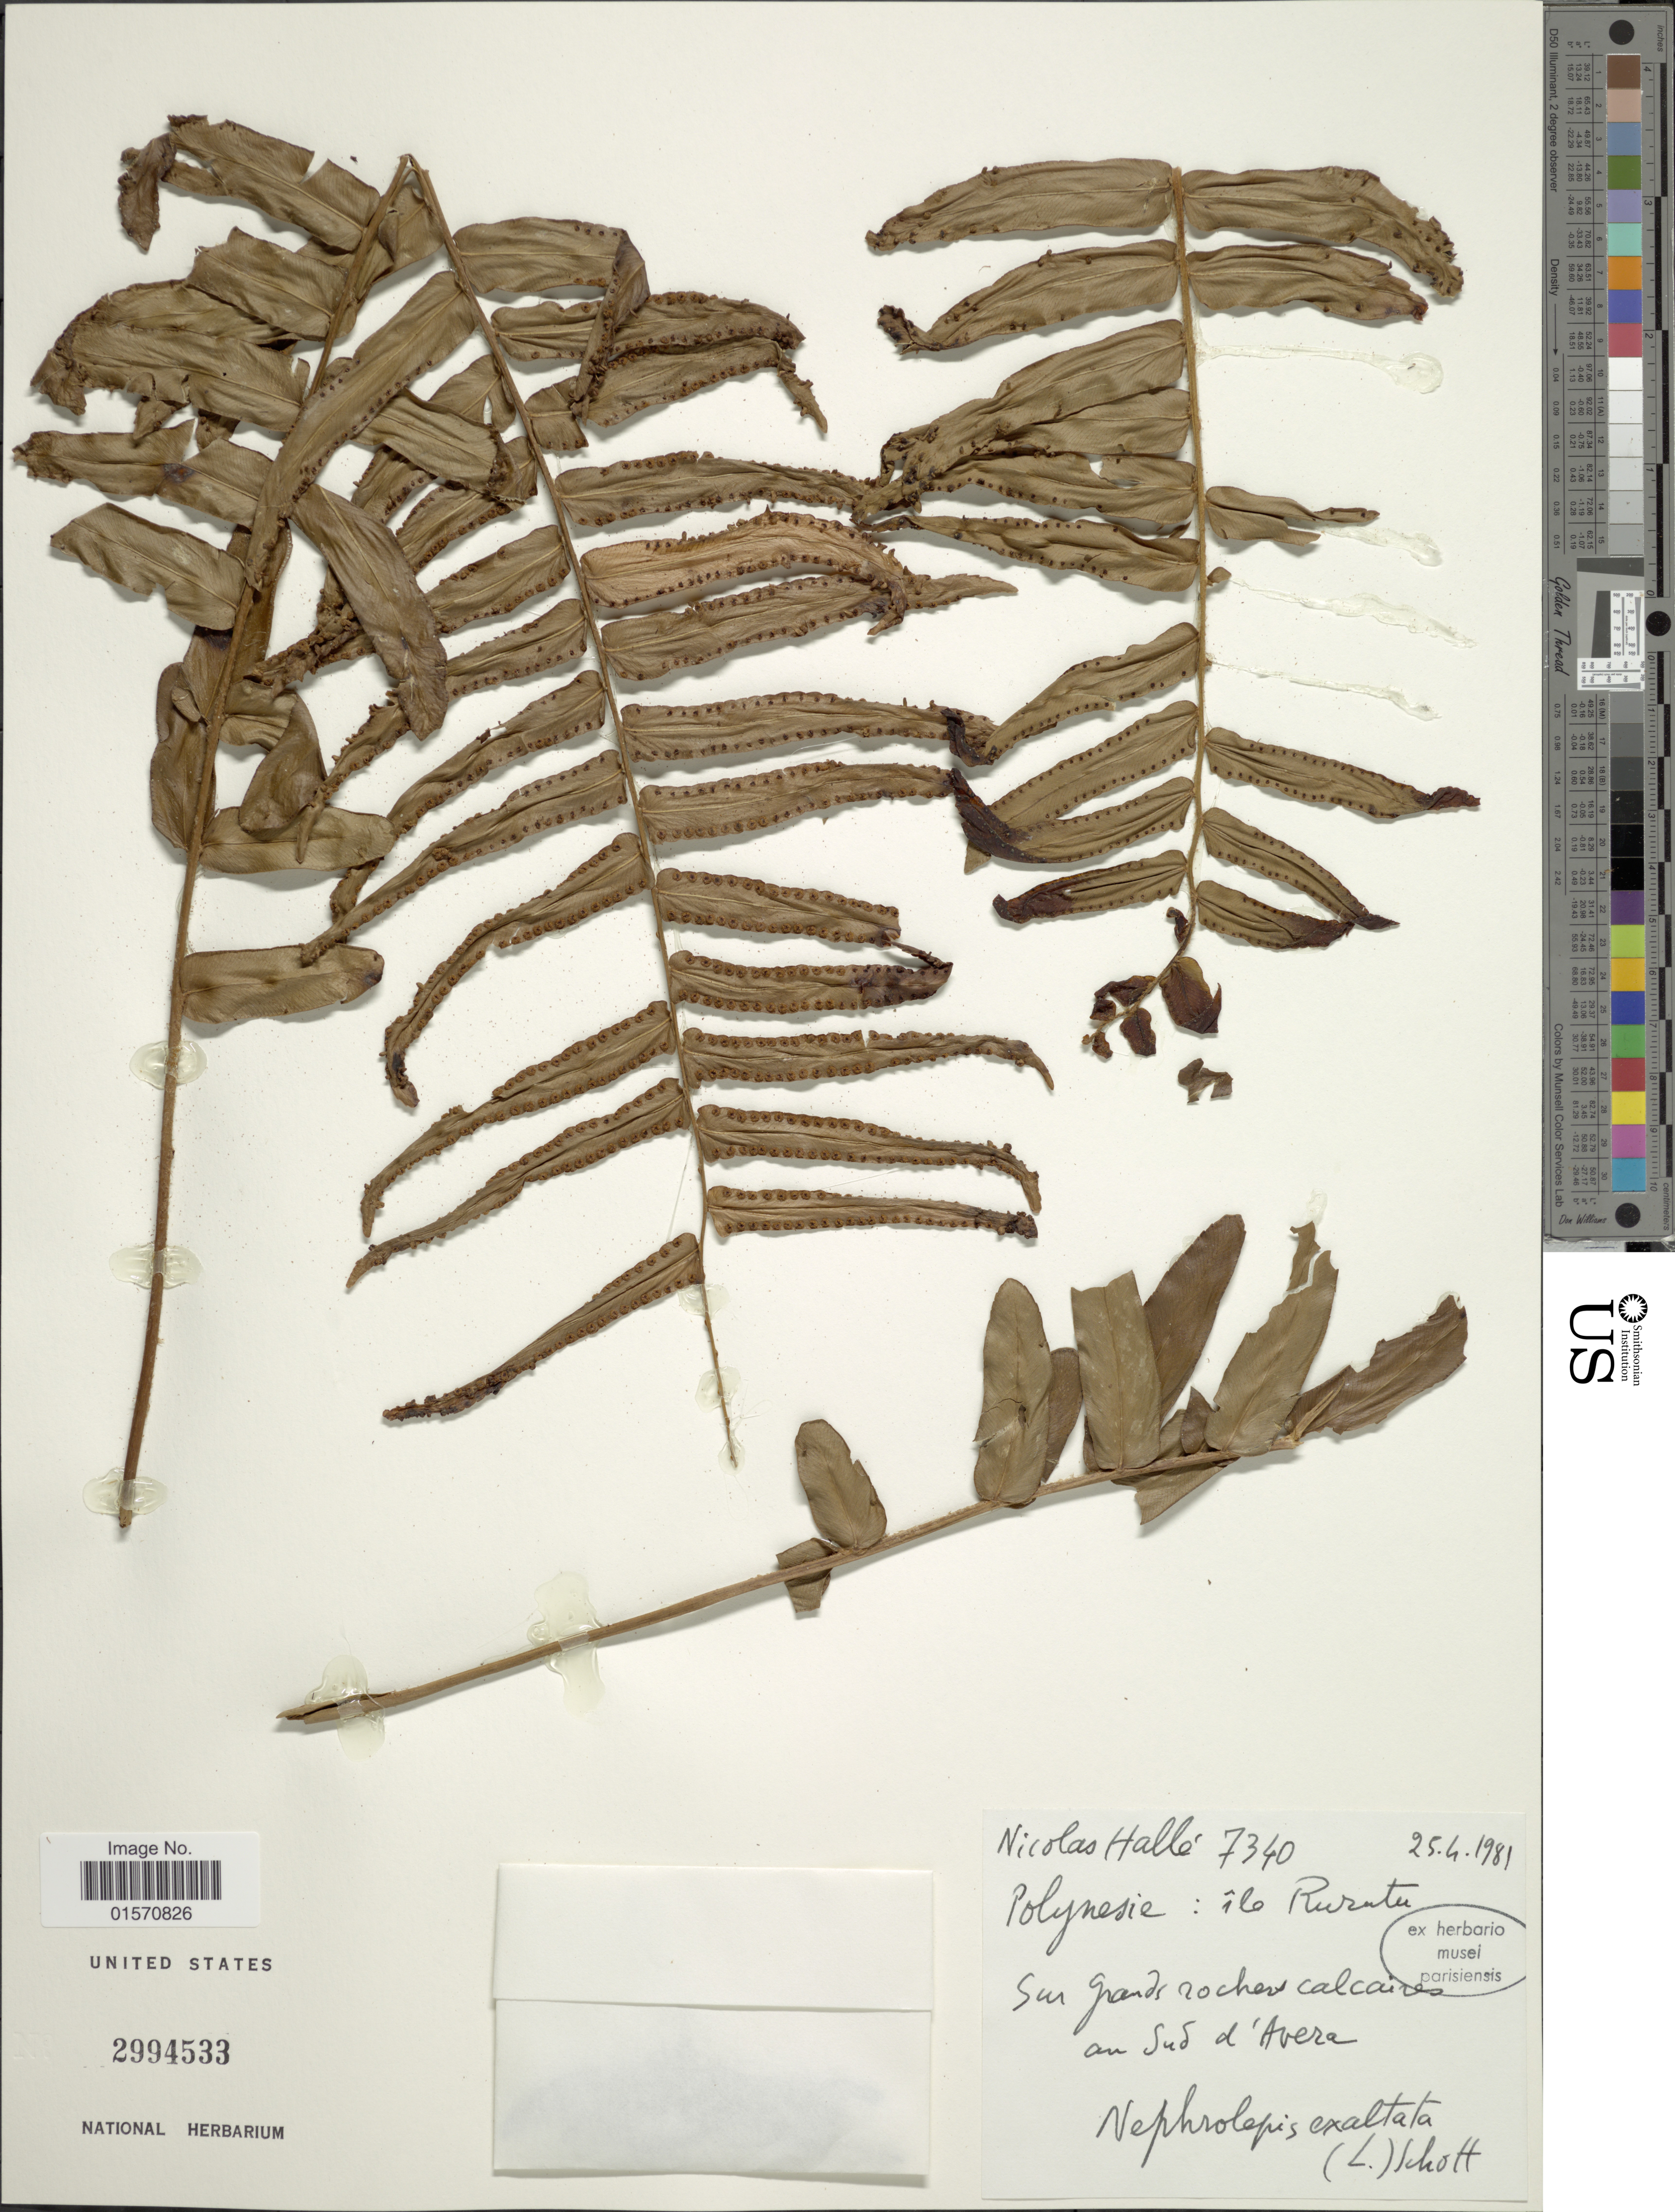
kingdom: Plantae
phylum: Tracheophyta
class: Polypodiopsida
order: Polypodiales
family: Nephrolepidaceae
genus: Nephrolepis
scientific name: Nephrolepis biserrata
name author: (Sw.) Schott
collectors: N. Hallé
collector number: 7340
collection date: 1981-04-25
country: French Polynesia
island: Rurutu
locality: Polynesie: île Rurutu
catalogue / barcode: US 2994533